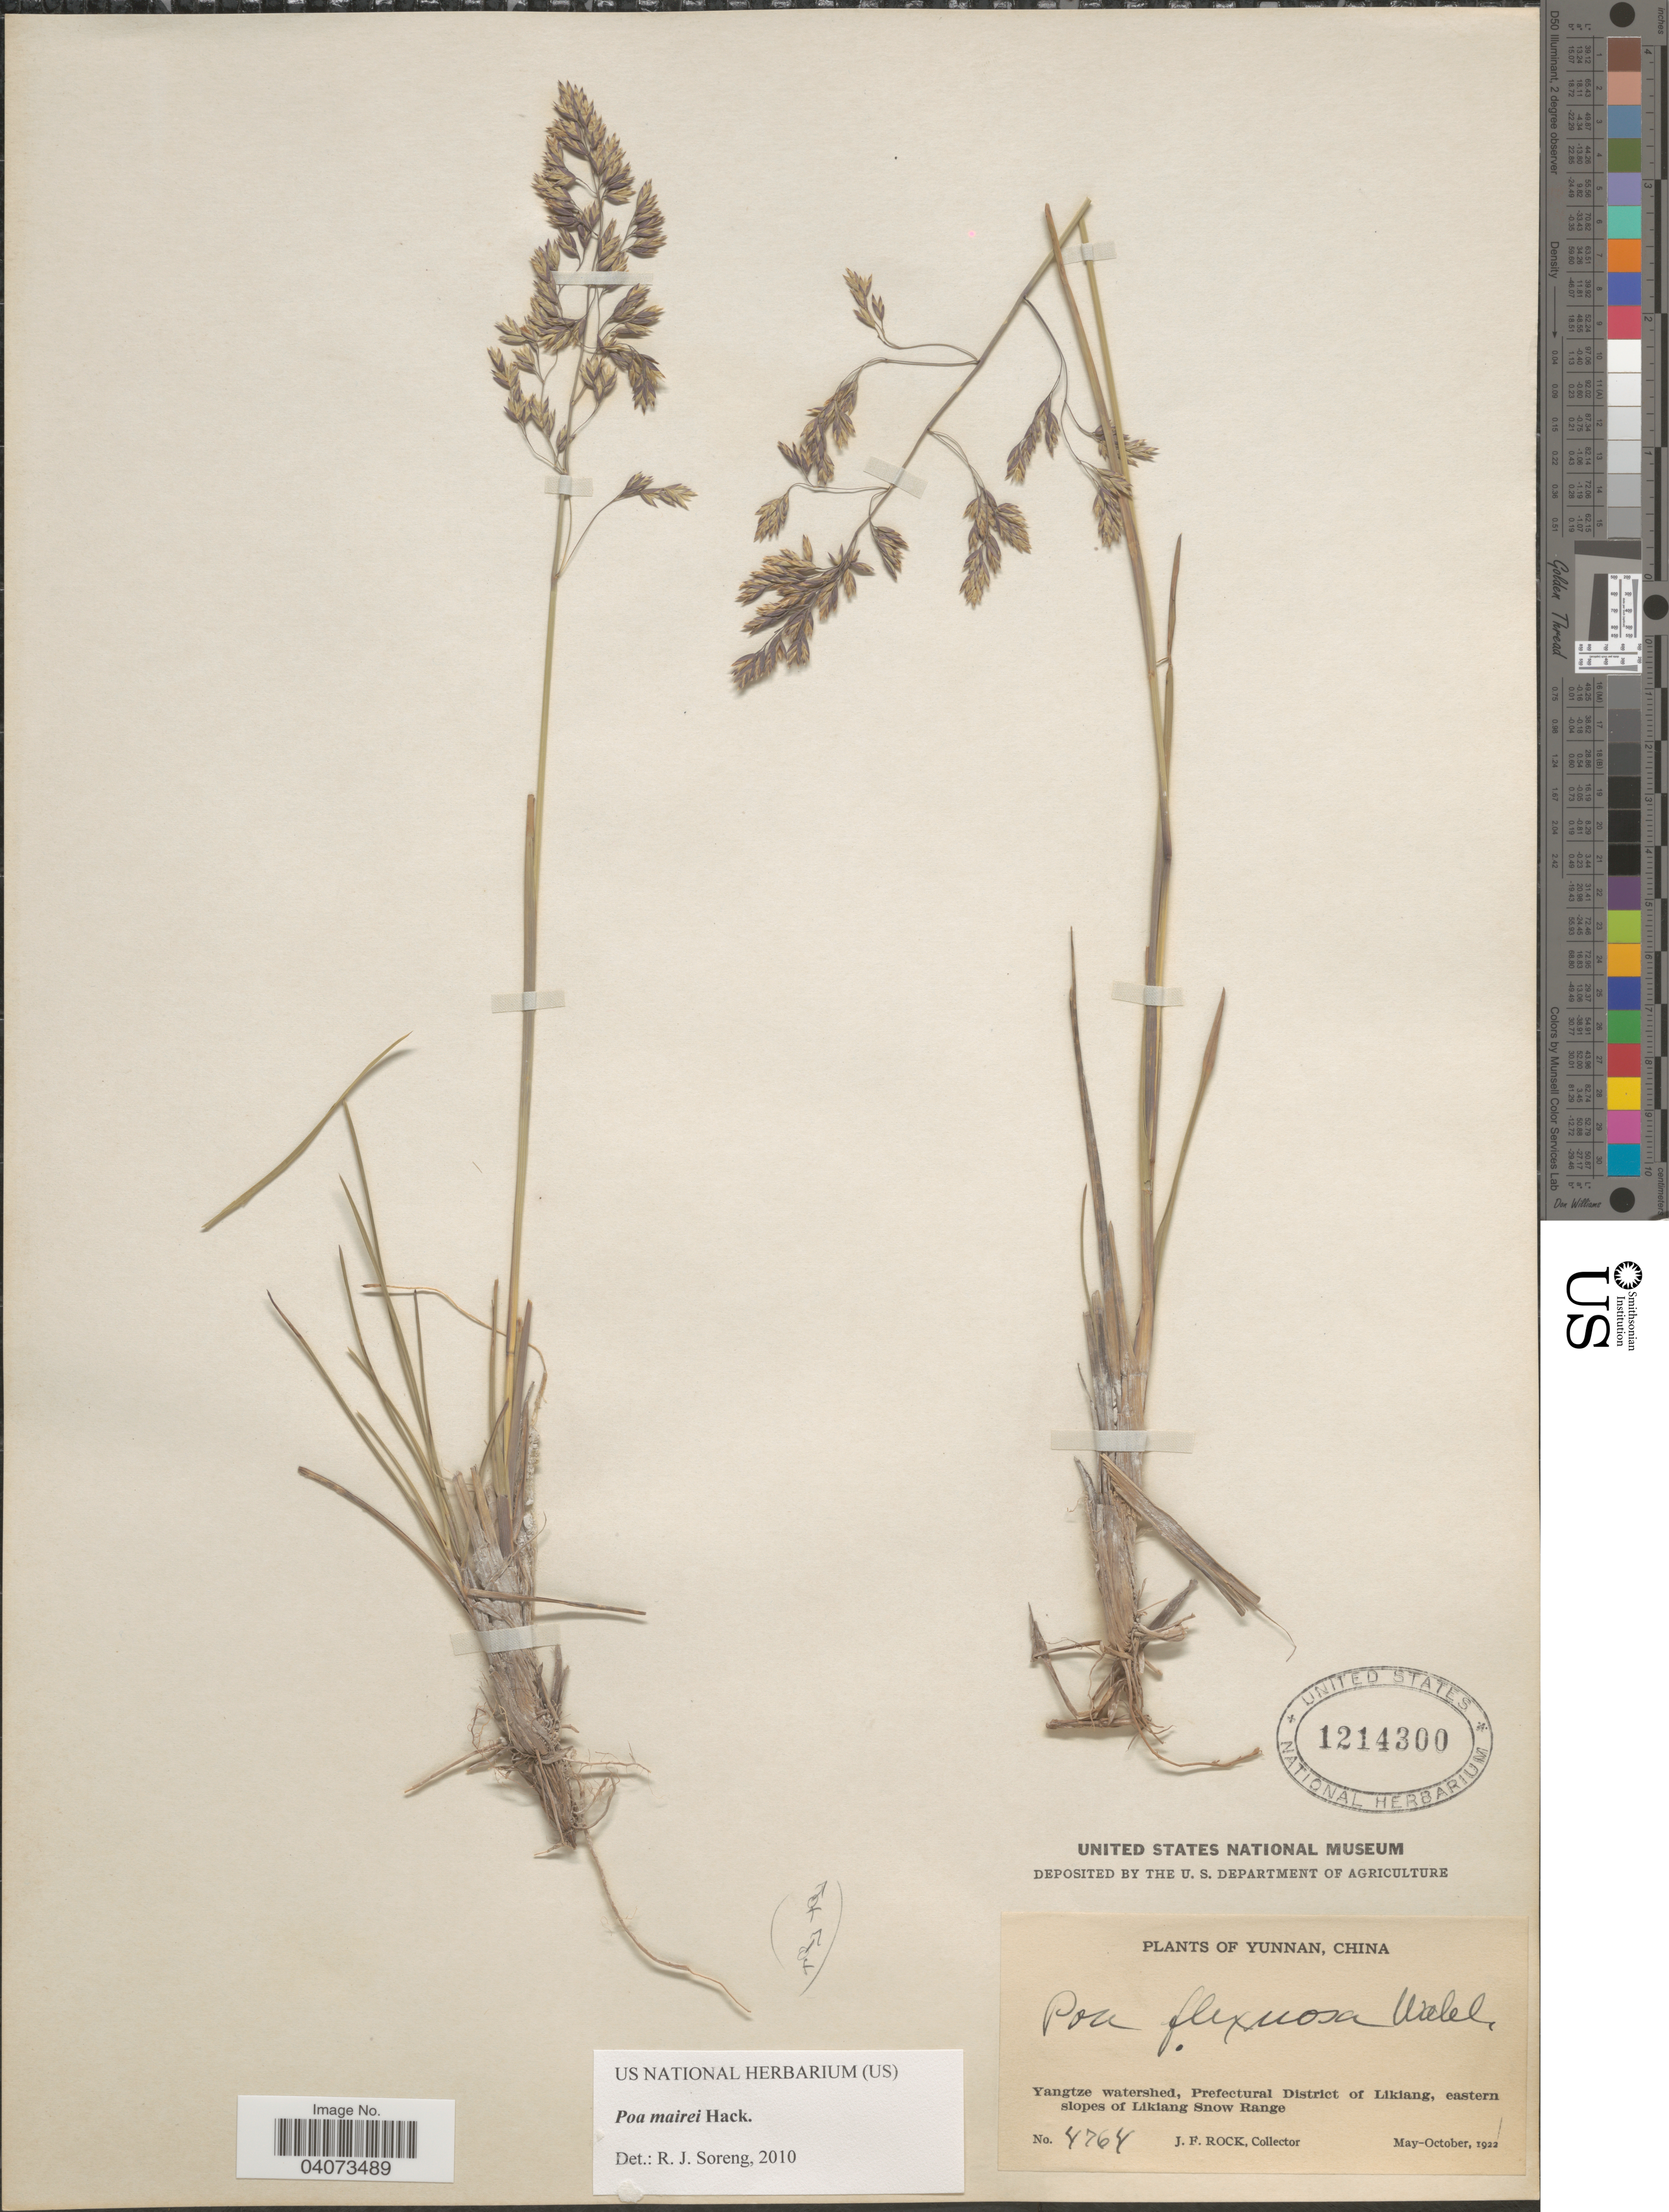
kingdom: Plantae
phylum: Tracheophyta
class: Liliopsida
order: Poales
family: Poaceae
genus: Poa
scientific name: Poa mairei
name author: Hack.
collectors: J. Rock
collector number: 4764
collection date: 1922-05/1922-10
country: China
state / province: Yunnan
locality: Yangtze watershed, Prefectural District of Likiang, eastern slopes of Likiang Snow Range.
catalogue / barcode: US 1214300